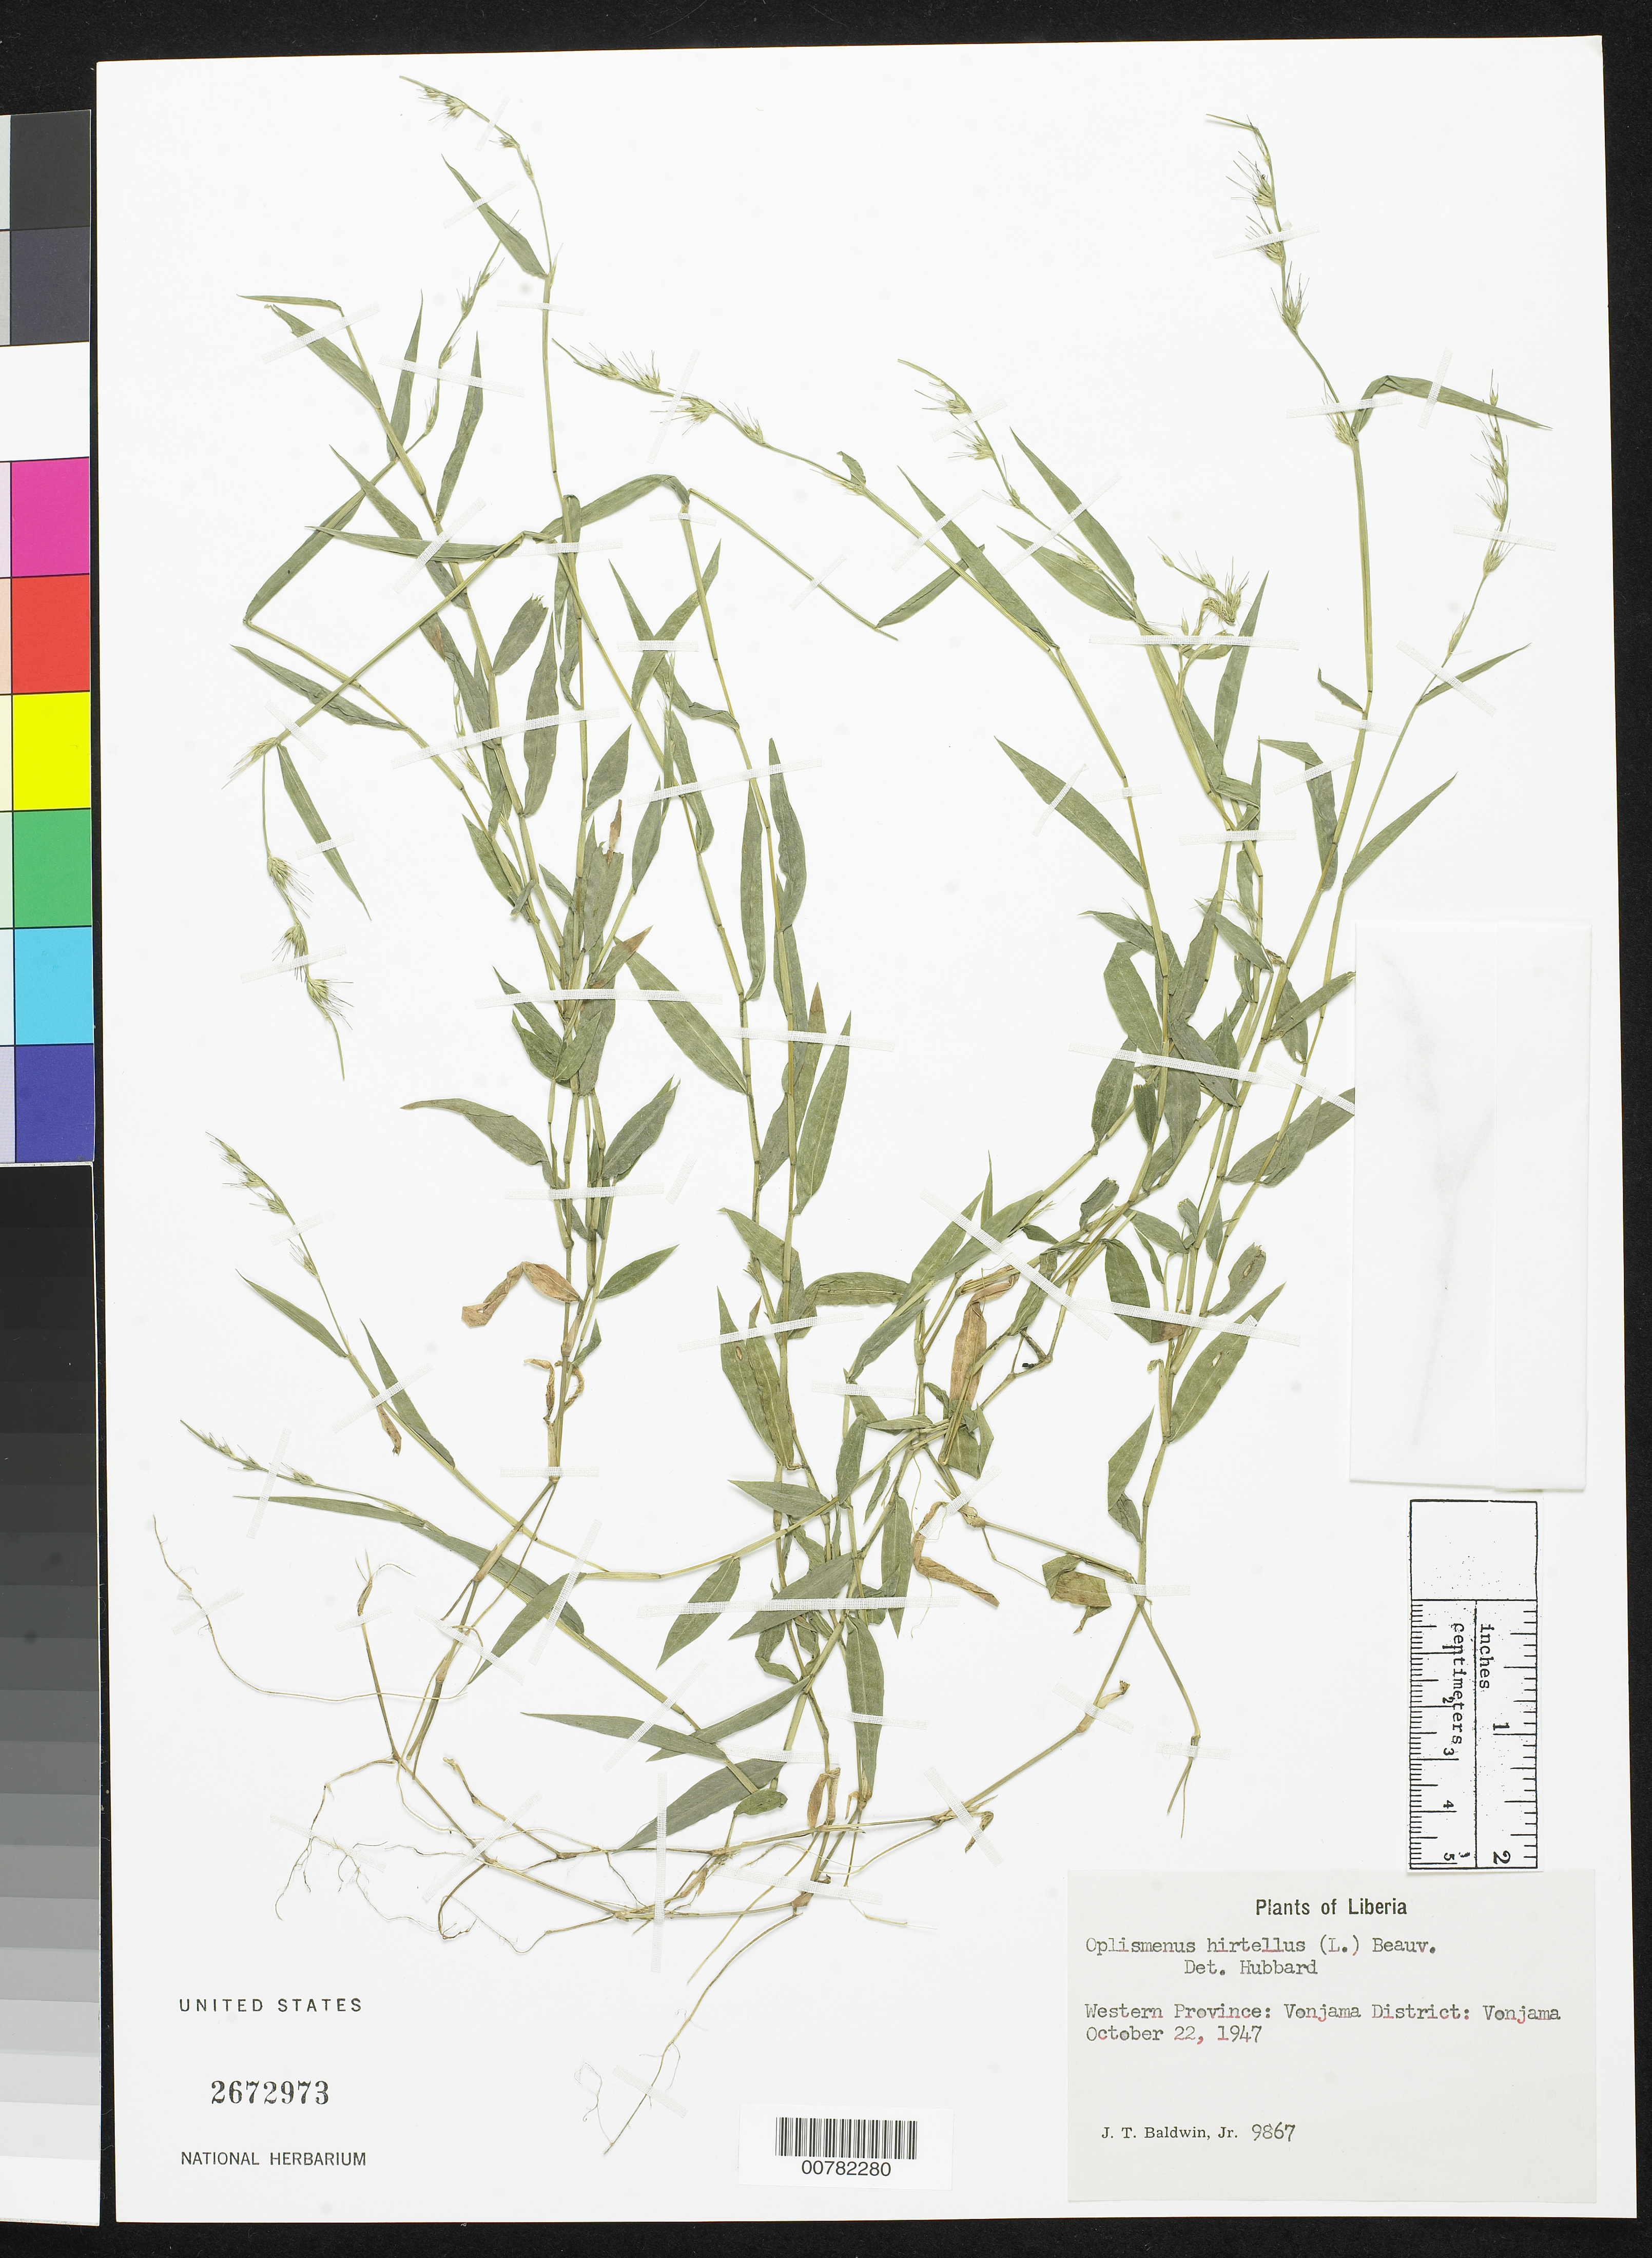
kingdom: Plantae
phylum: Tracheophyta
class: Liliopsida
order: Poales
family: Poaceae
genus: Oplismenus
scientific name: Oplismenus hirtellus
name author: (L.) P. Beauv.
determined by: Hubbard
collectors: J. T. Baldwin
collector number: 9867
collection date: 1947-10-22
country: Liberia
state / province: Lofa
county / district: Vonjama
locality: Vonjama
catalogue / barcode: US 2672973